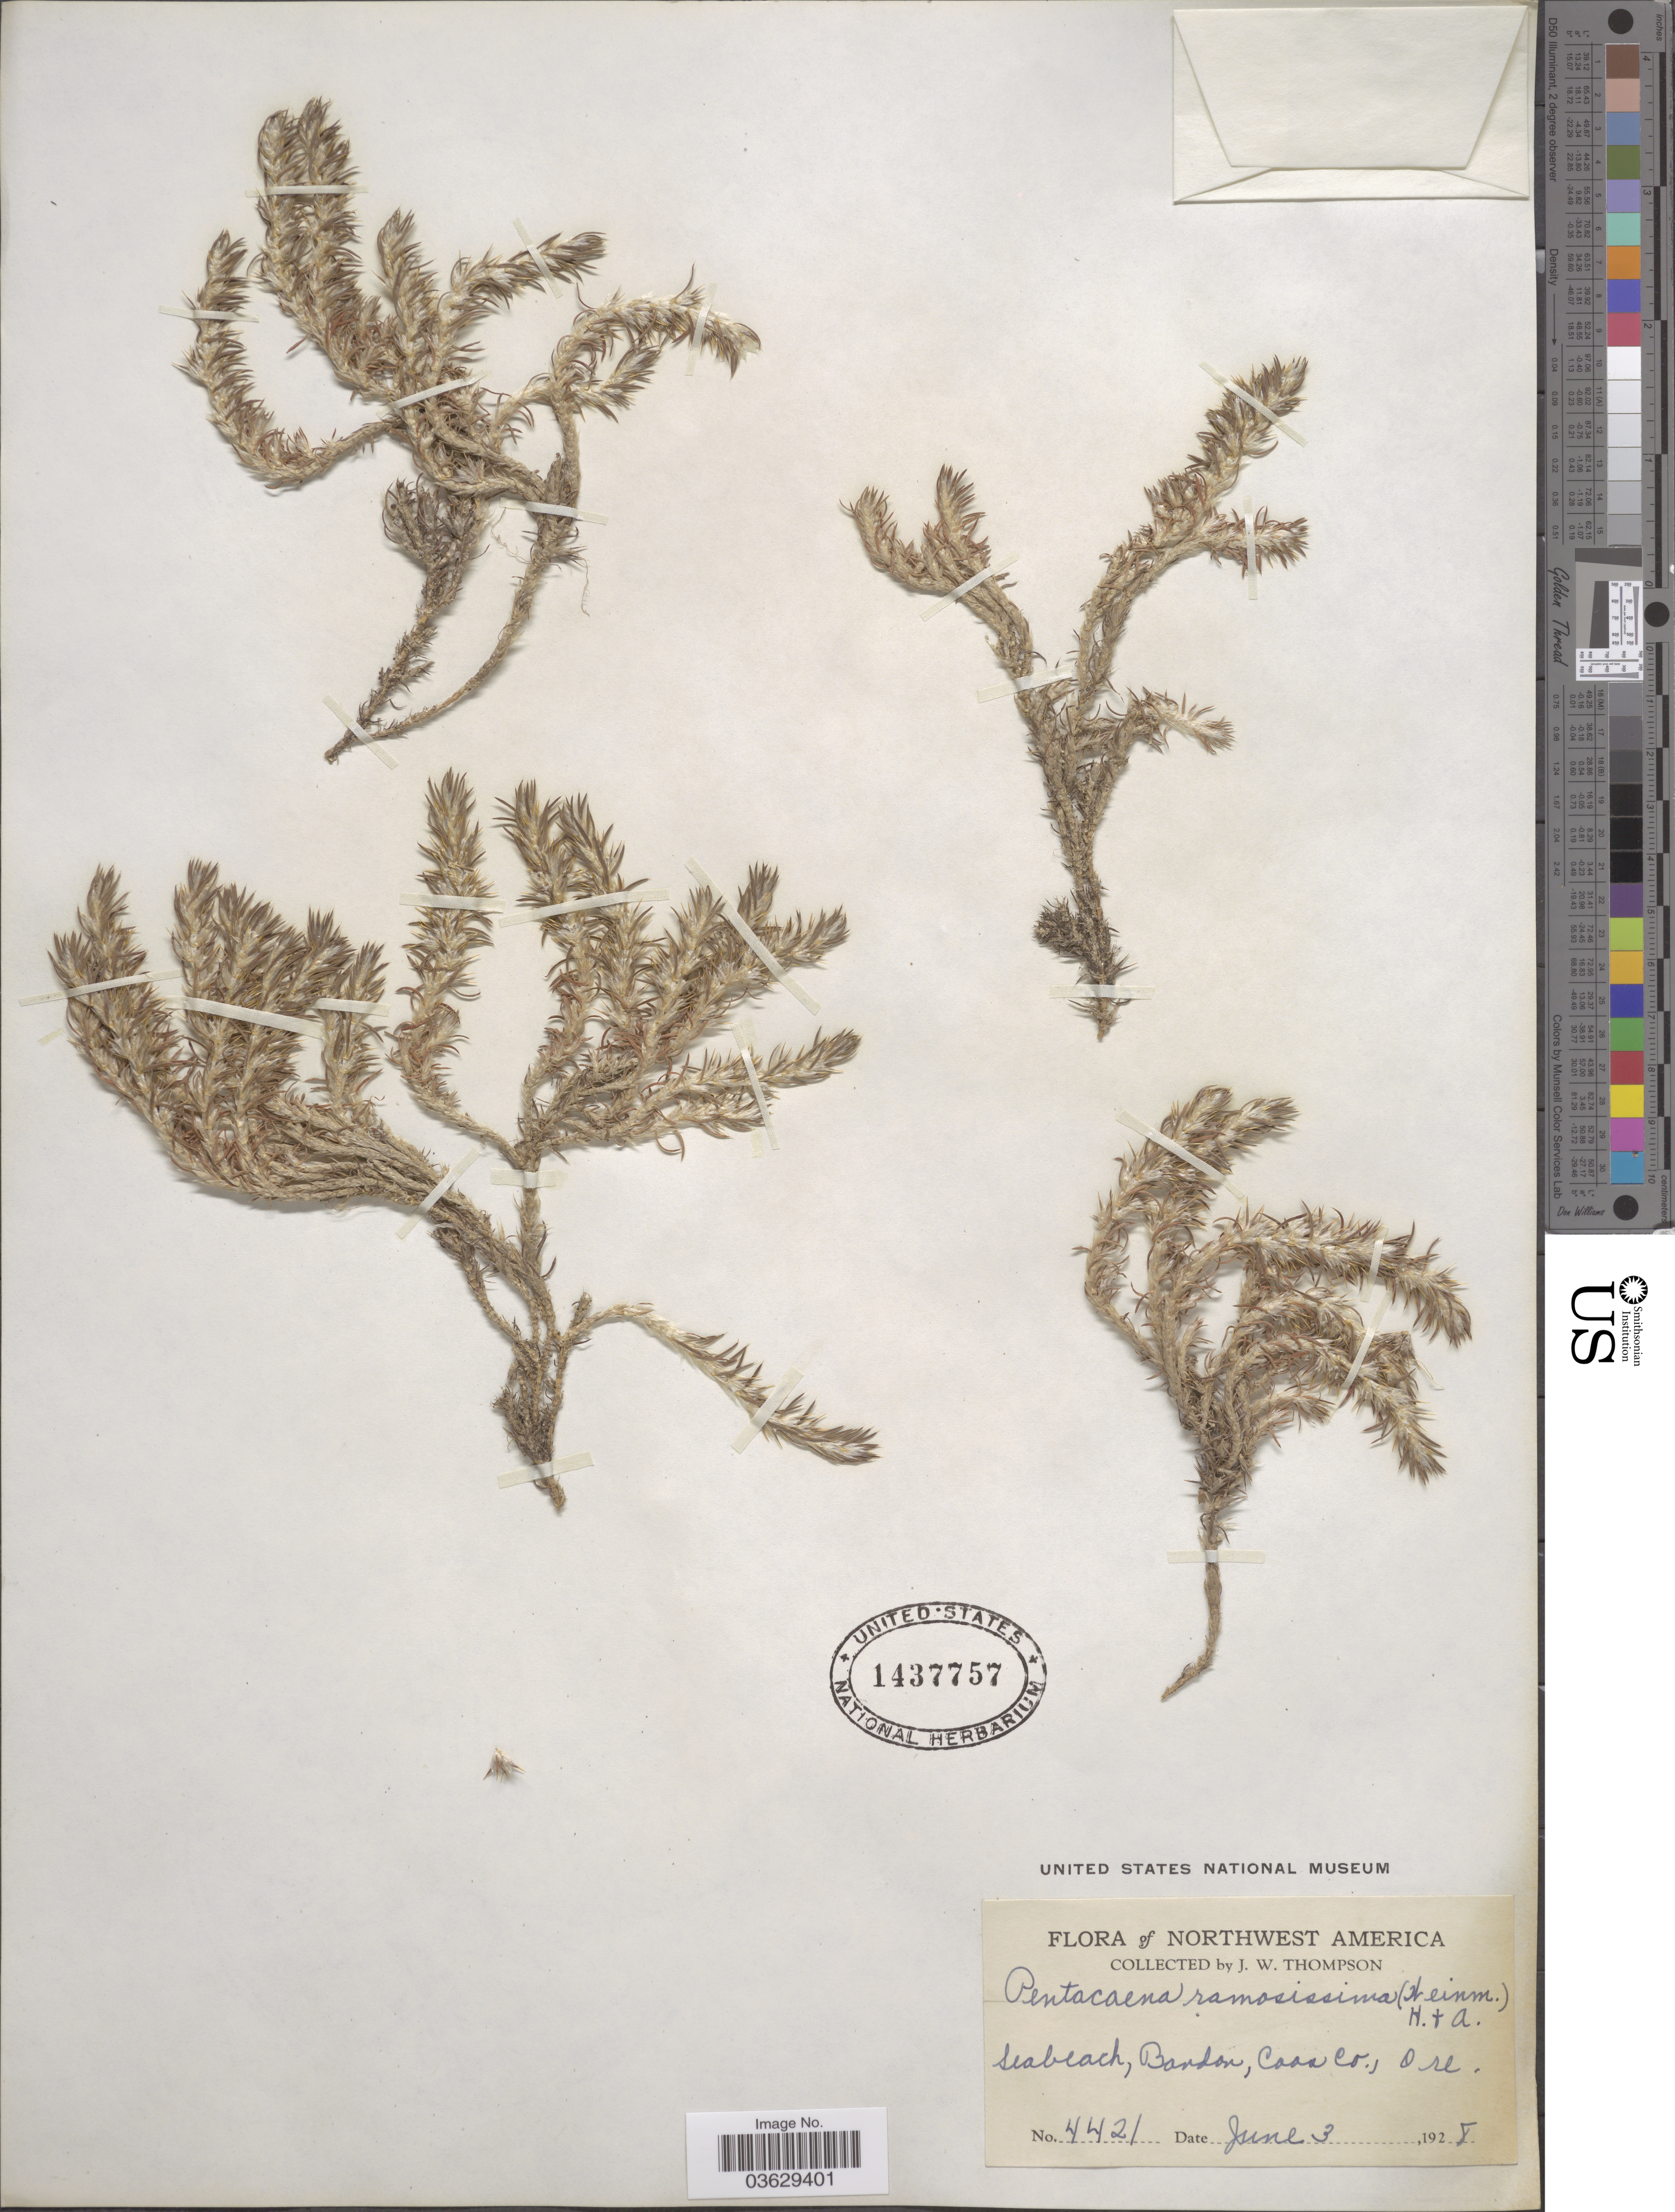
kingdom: Plantae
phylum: Tracheophyta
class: Magnoliopsida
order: Caryophyllales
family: Caryophyllaceae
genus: Cardionema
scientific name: Cardionema ramosissimum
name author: (Weinm.) A. Nelson & J.F. Macbr.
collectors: J. Thompson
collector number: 4421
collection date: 1928-06-03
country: United States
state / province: Oregon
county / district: Coos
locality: Northwest America. Seabeach, Bardon, Coos Co.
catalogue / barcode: US 1437757